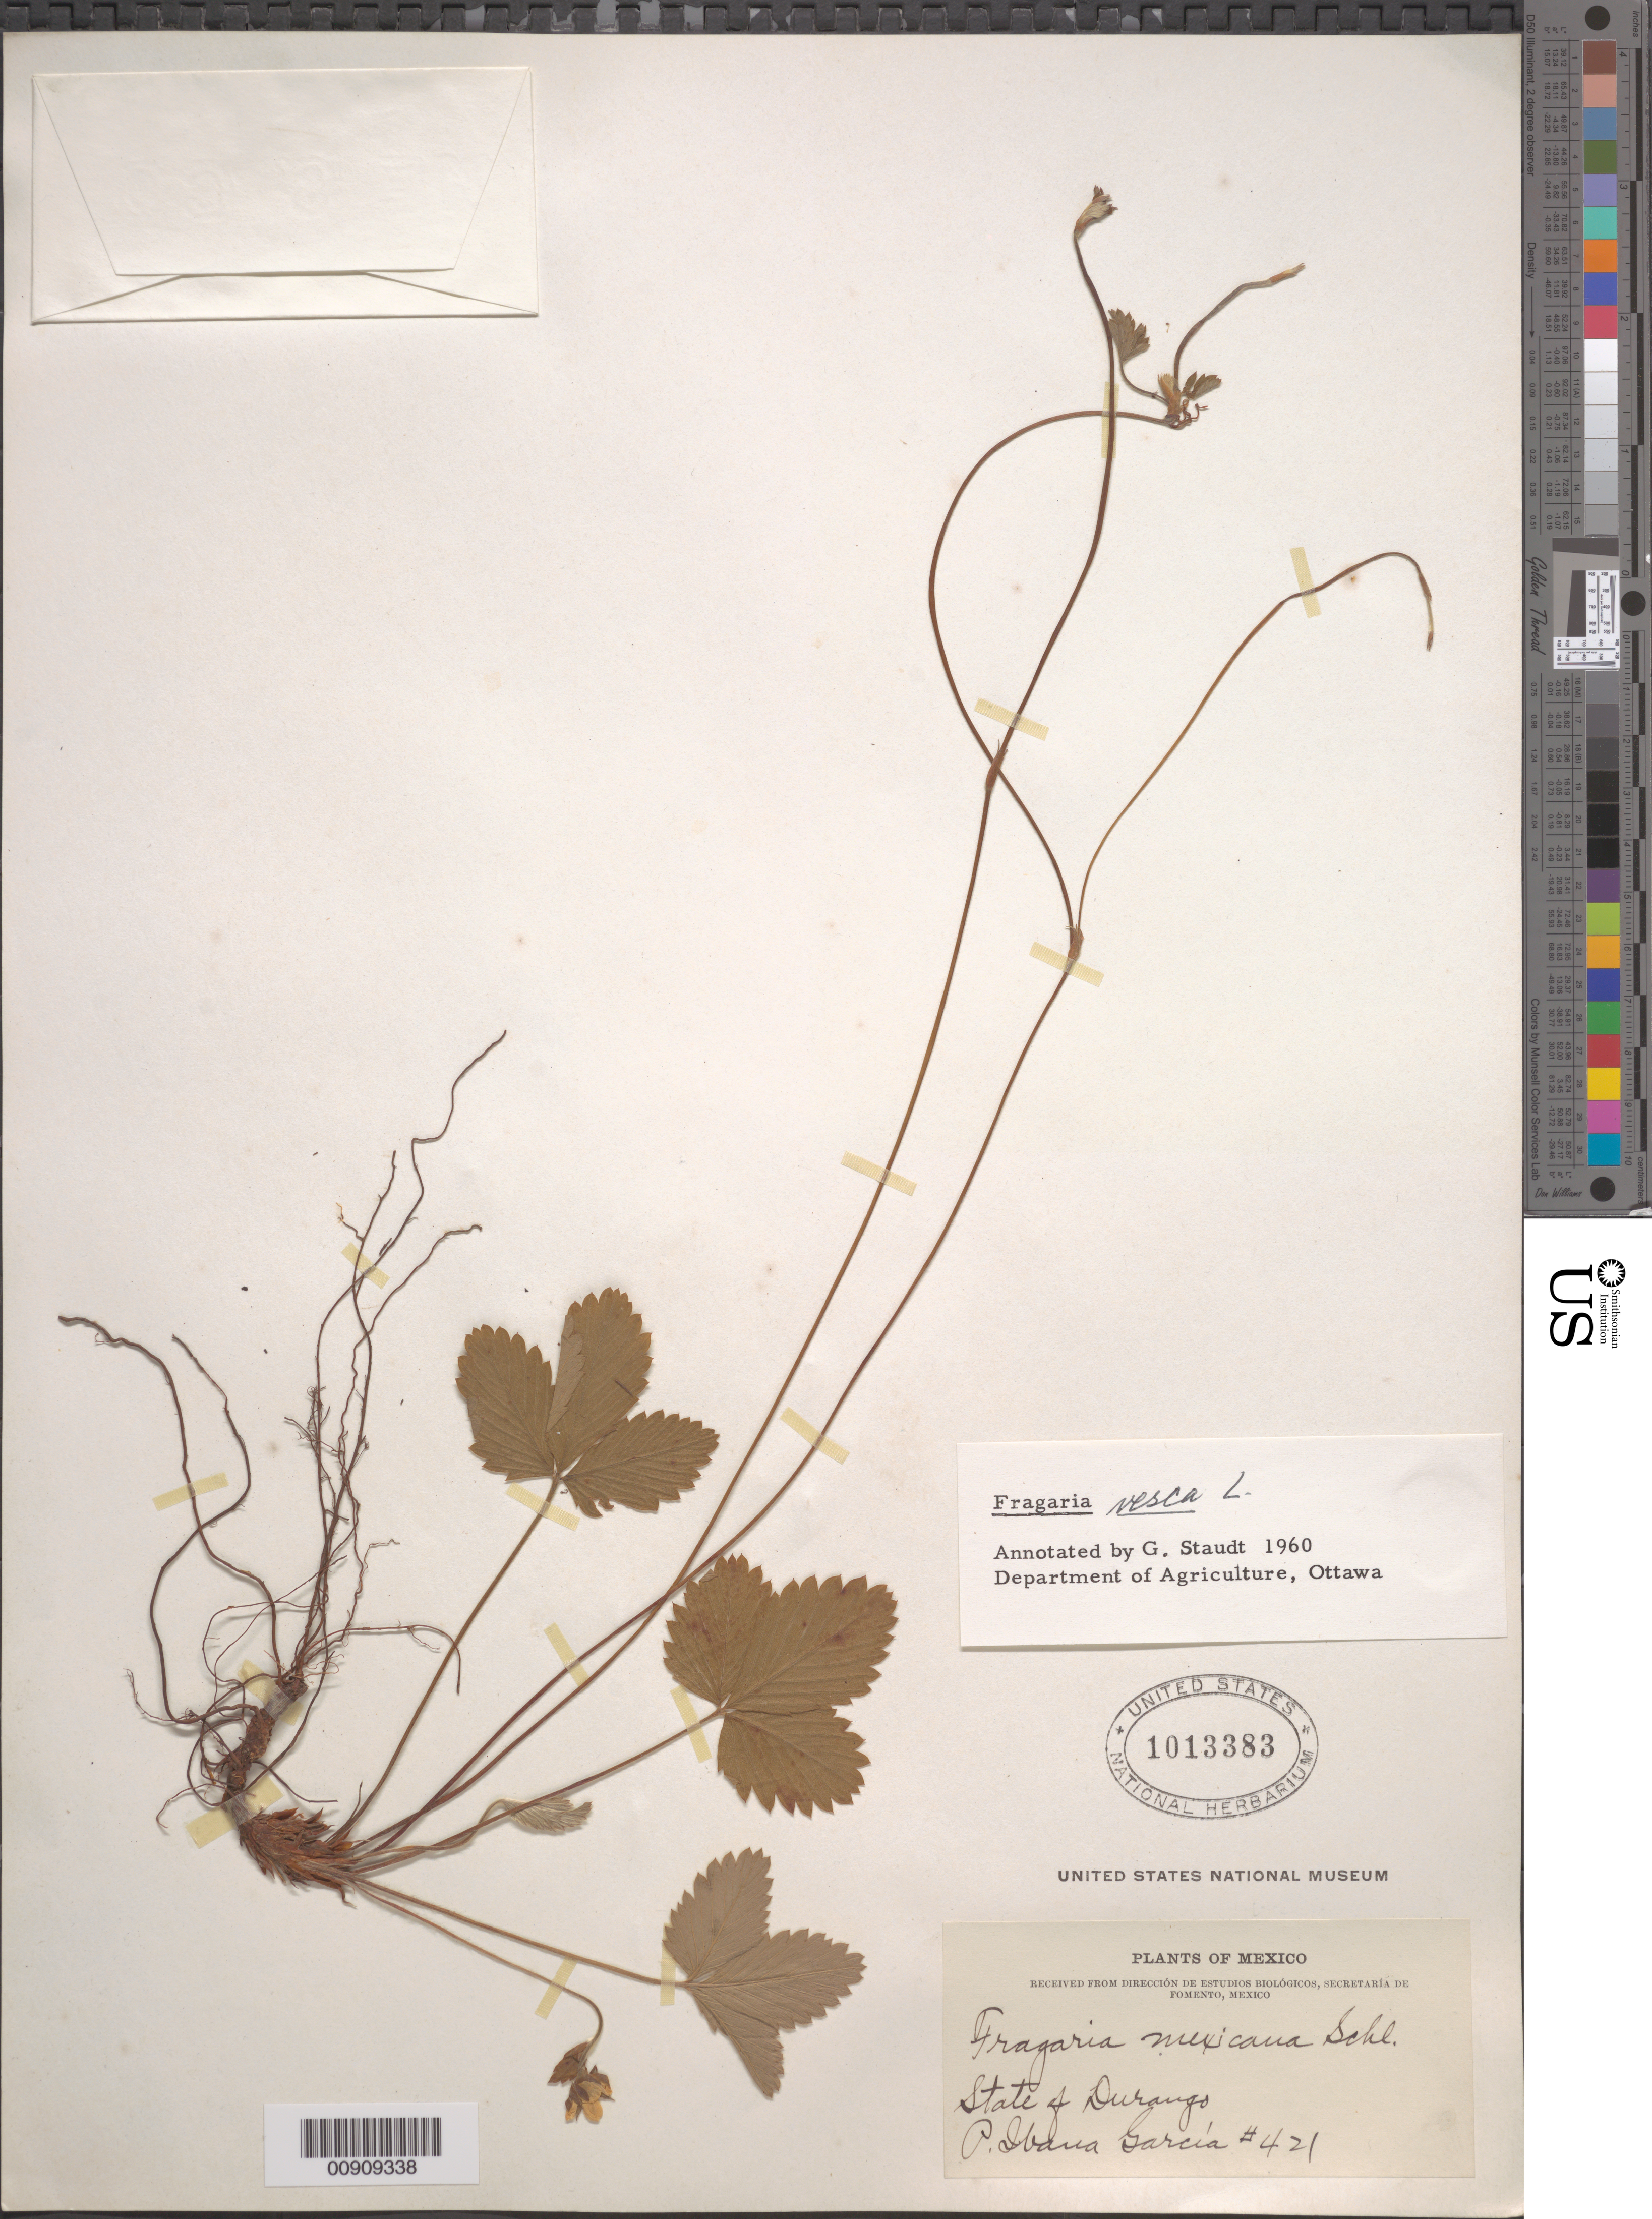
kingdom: Plantae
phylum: Tracheophyta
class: Magnoliopsida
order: Rosales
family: Rosaceae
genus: Fragaria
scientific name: Fragaria vesca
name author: L.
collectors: Ibarra García, P.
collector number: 421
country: Mexico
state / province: Durango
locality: State of Durango.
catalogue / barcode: US 1013383